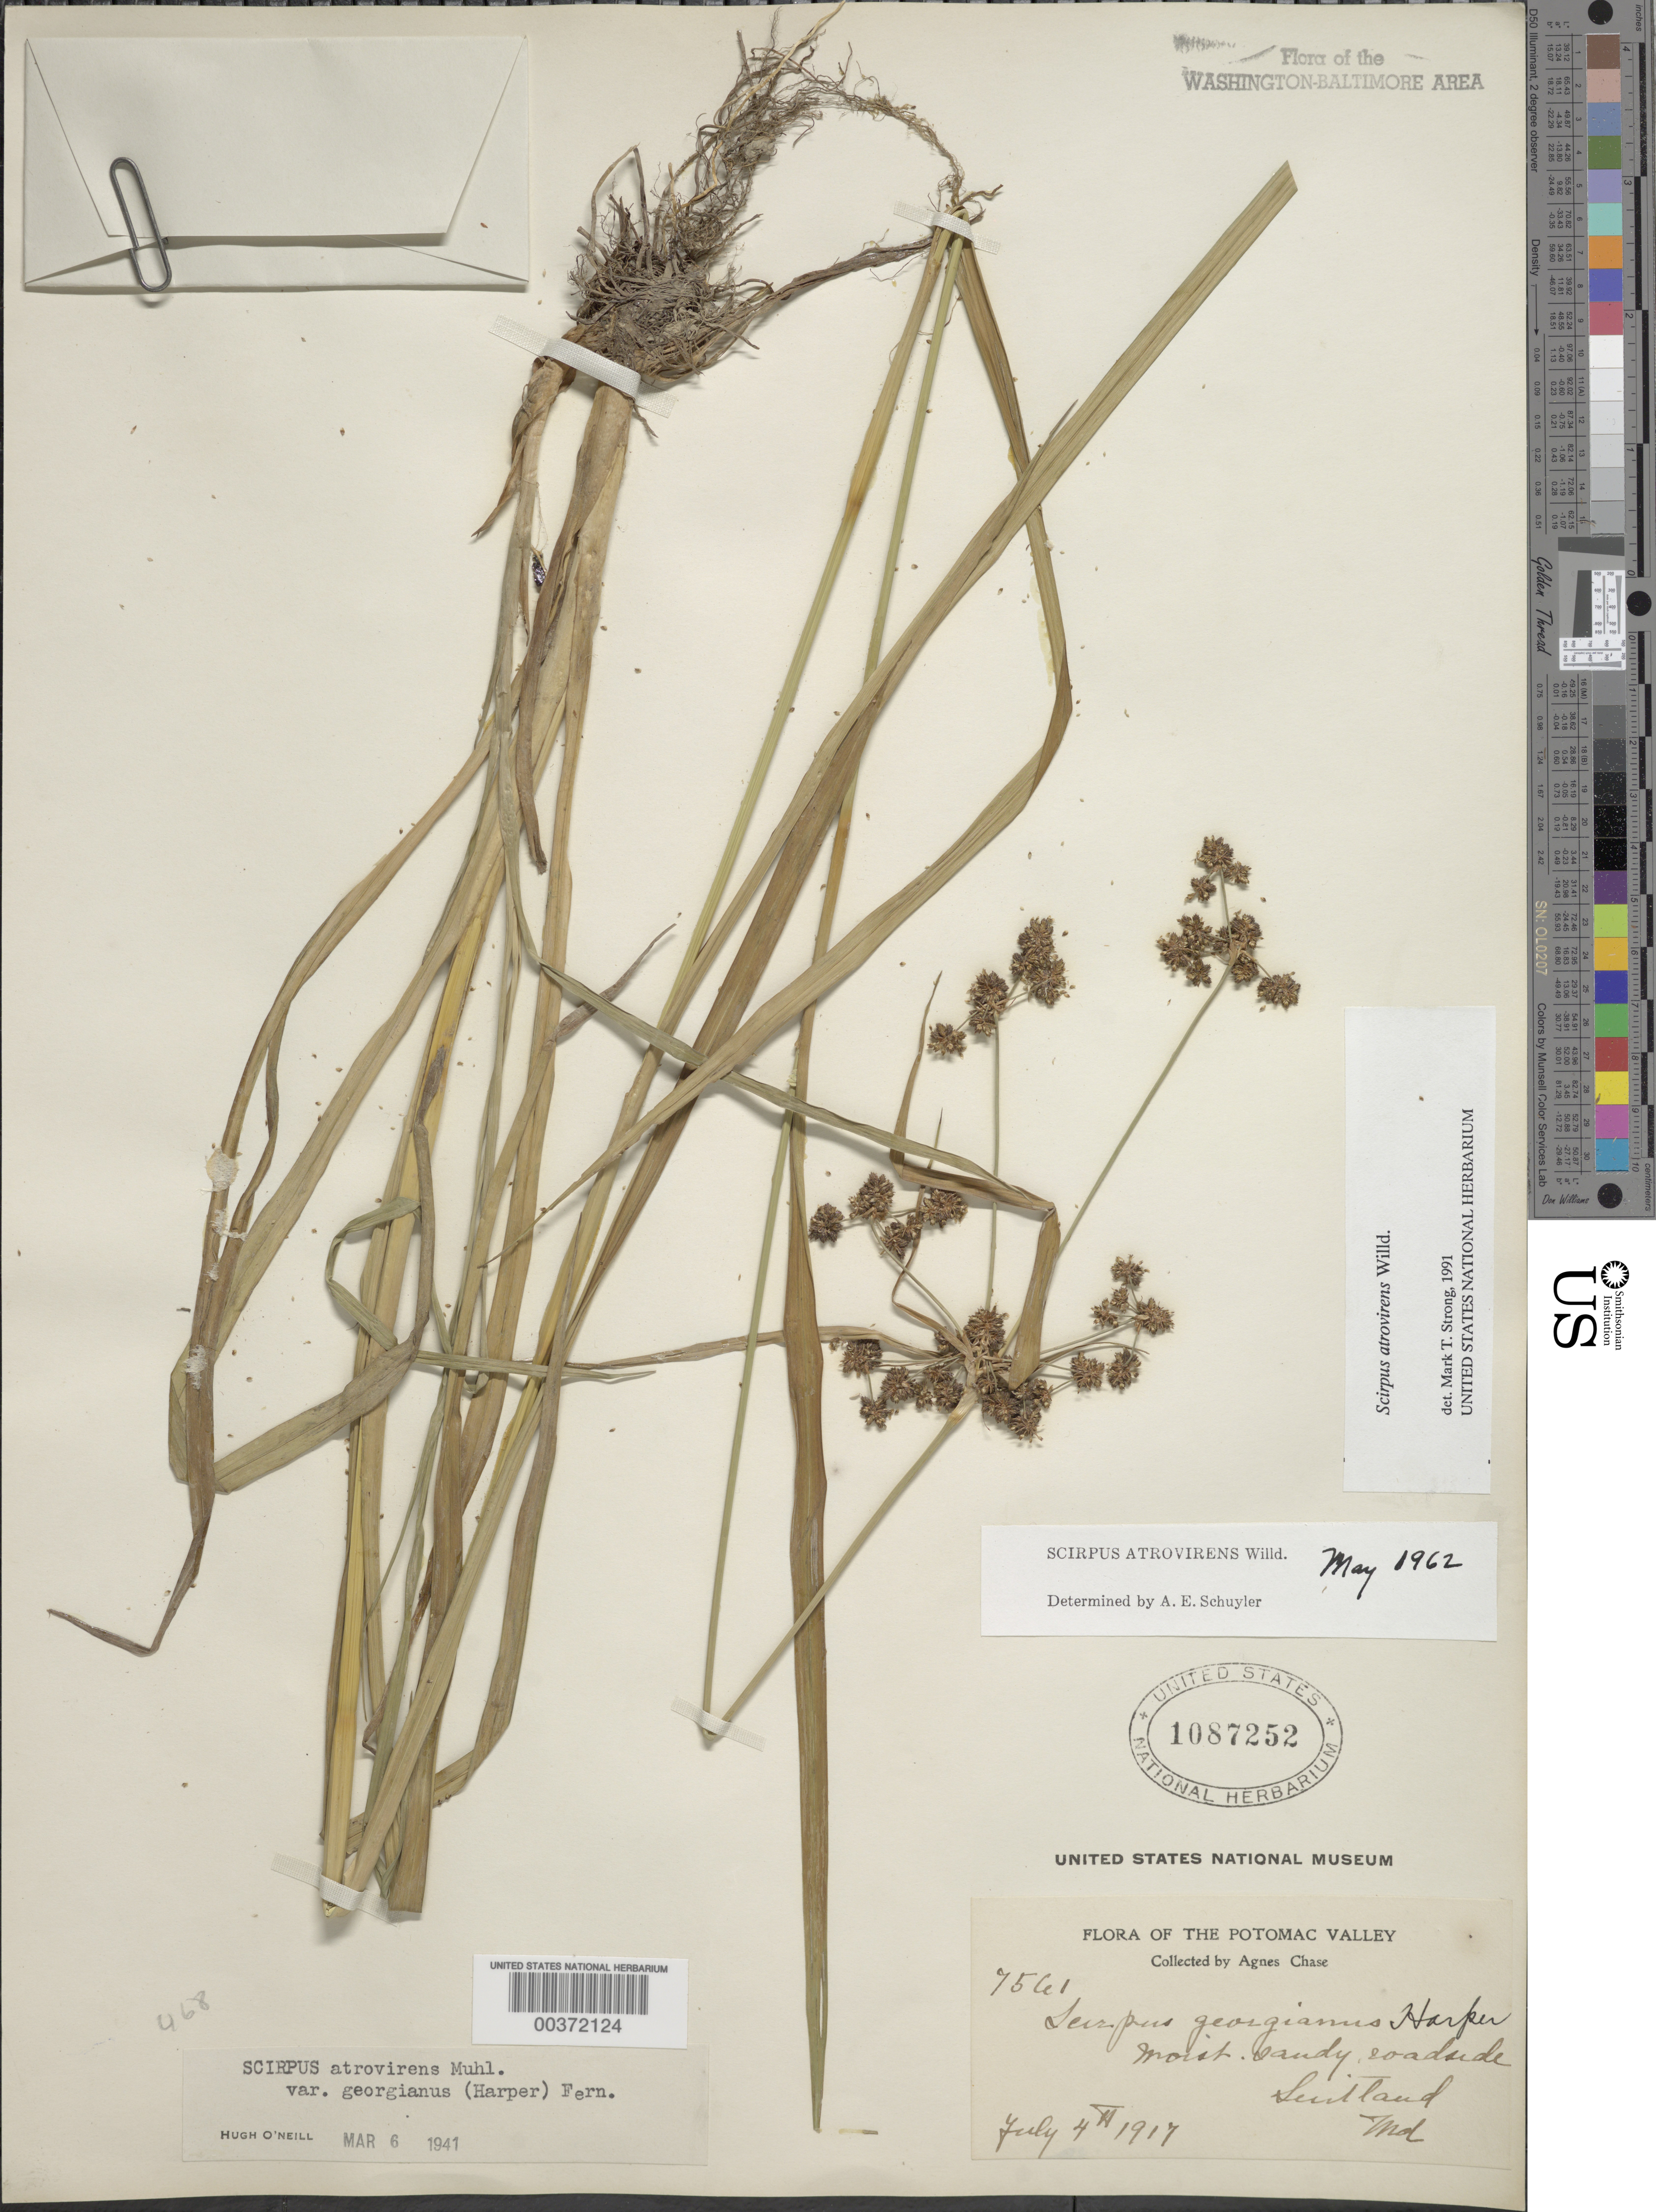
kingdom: Plantae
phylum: Tracheophyta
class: Liliopsida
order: Poales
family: Cyperaceae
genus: Scirpus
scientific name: Scirpus atrovirens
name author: Willd.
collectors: A. Chase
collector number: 7561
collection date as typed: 04 Jul 1917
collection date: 1917-07-04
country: United States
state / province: Maryland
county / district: Prince George's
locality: Suitland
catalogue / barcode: US 1087252